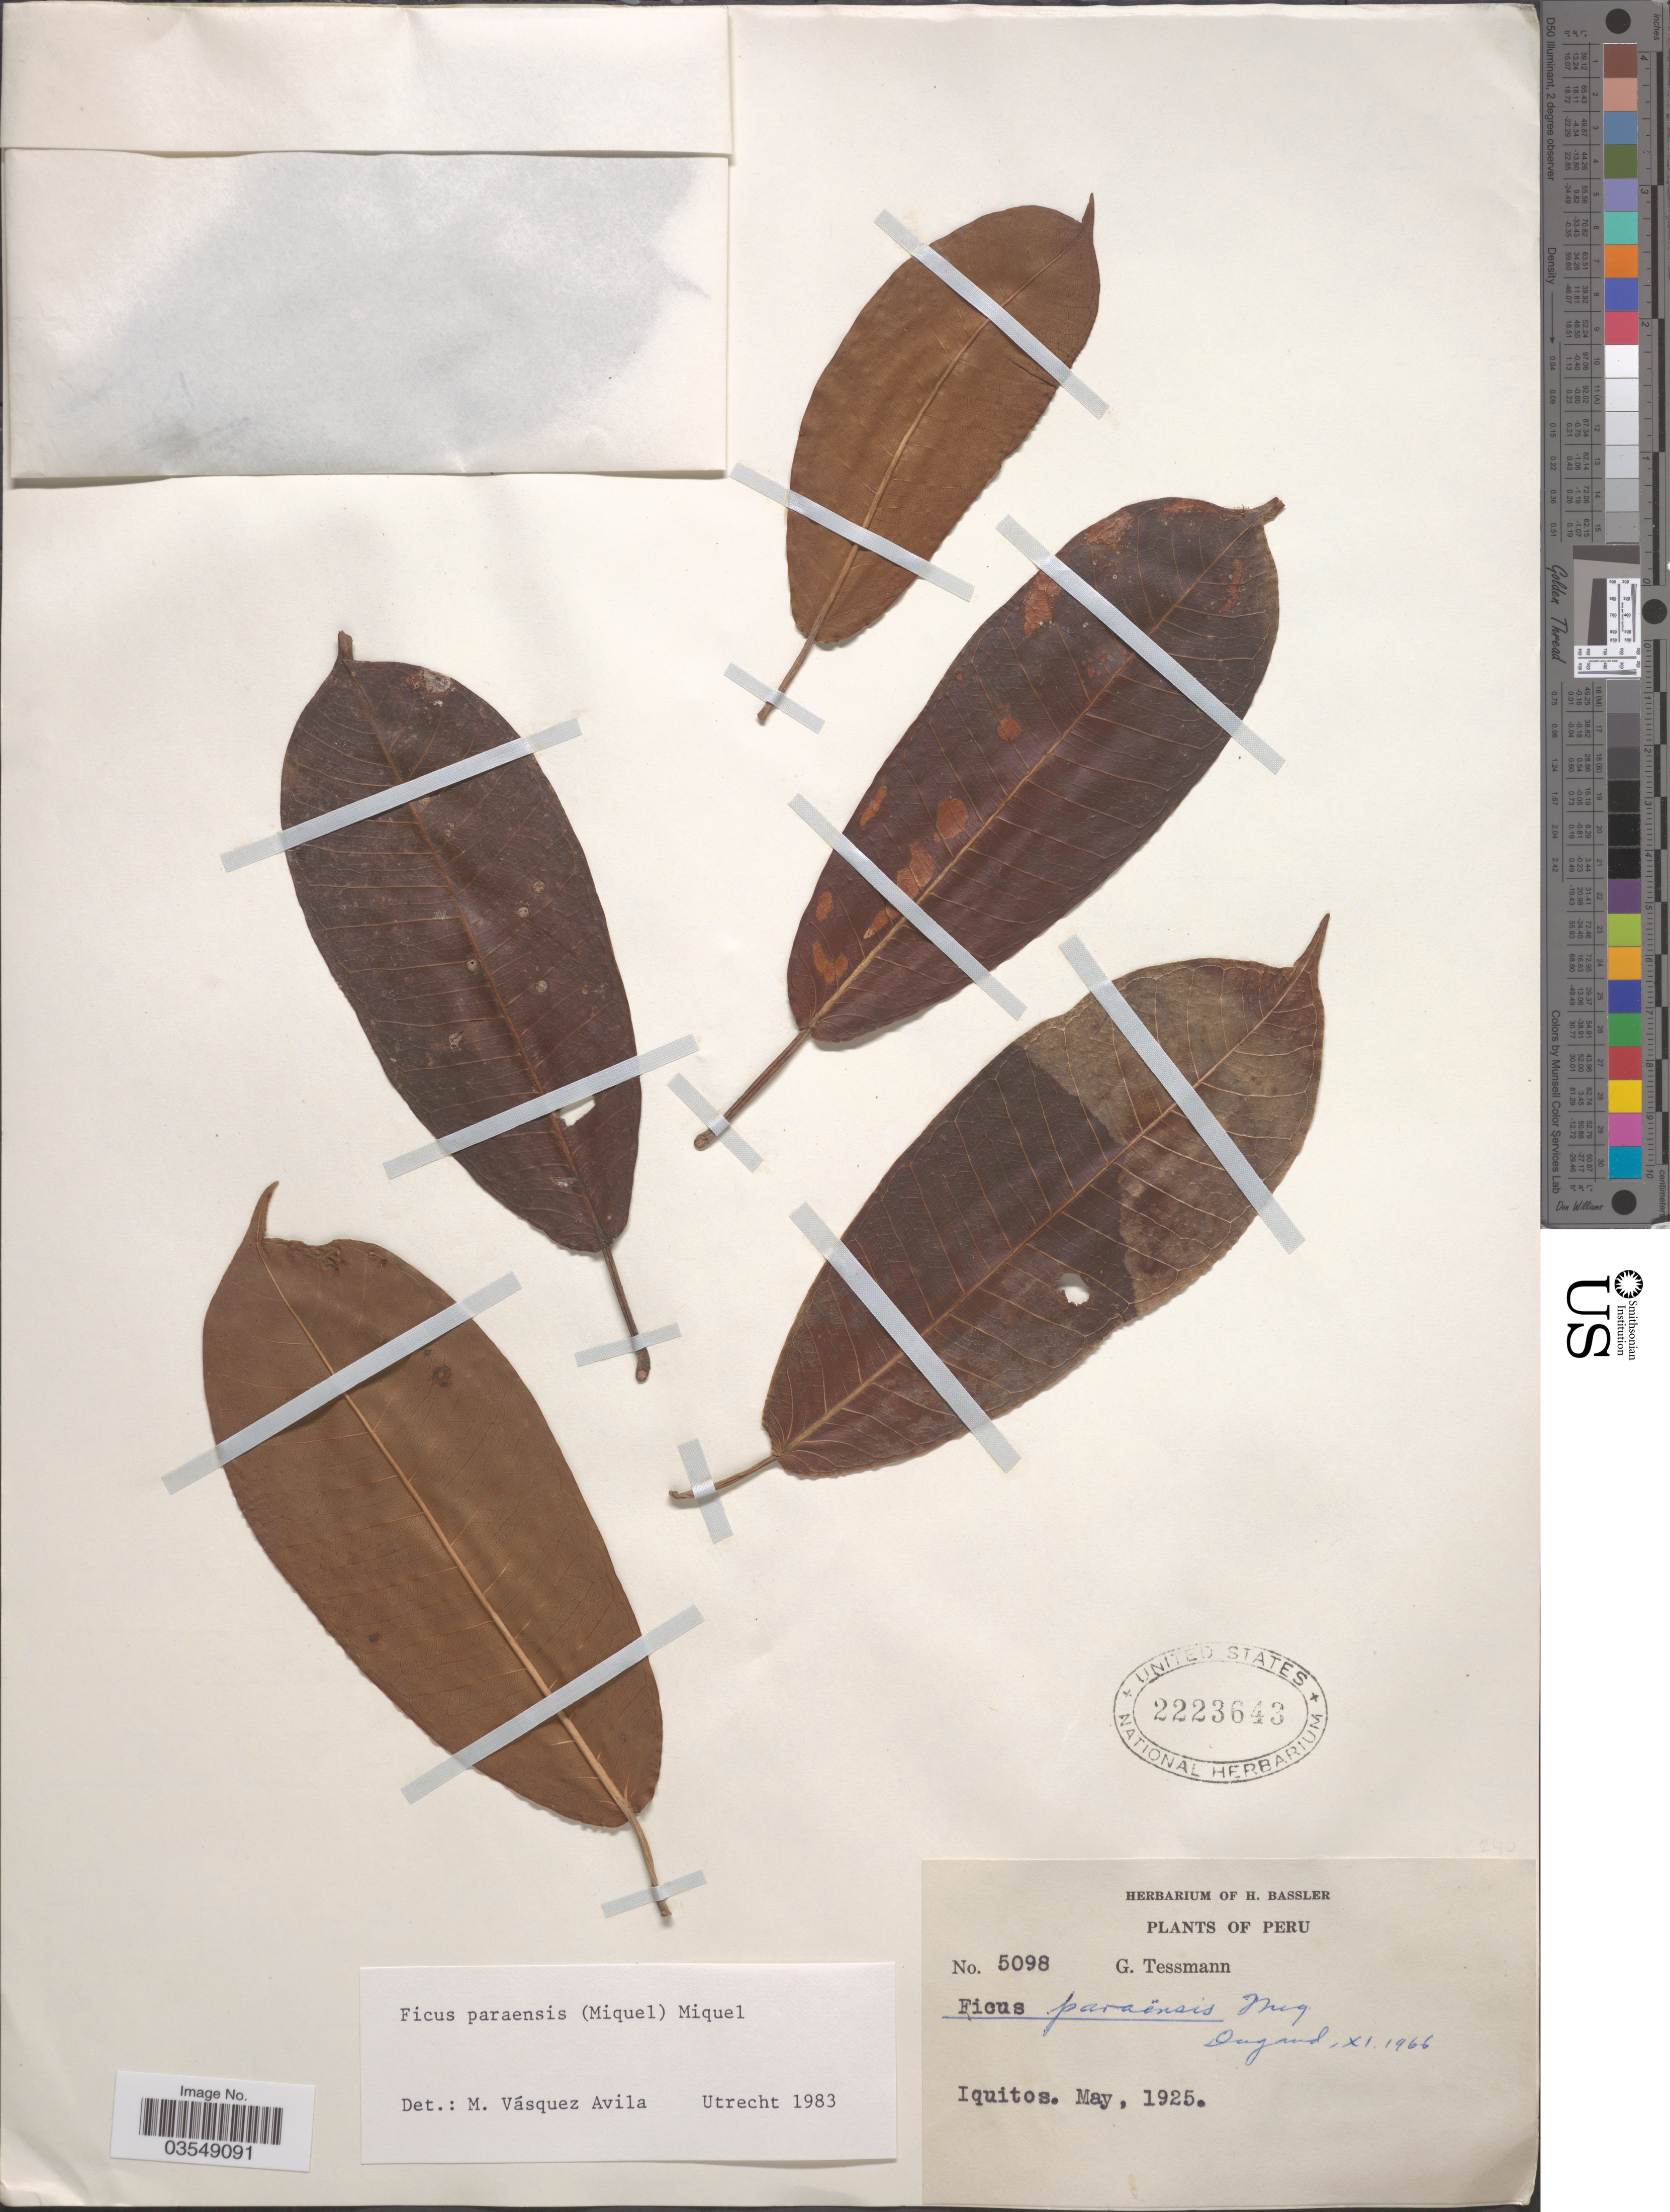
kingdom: Plantae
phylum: Tracheophyta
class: Magnoliopsida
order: Rosales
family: Moraceae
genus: Ficus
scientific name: Ficus paraensis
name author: (Miq.) Miq.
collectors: G. Tessmann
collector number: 5098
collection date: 1925-05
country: Peru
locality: Iquitos.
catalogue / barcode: US 2223643